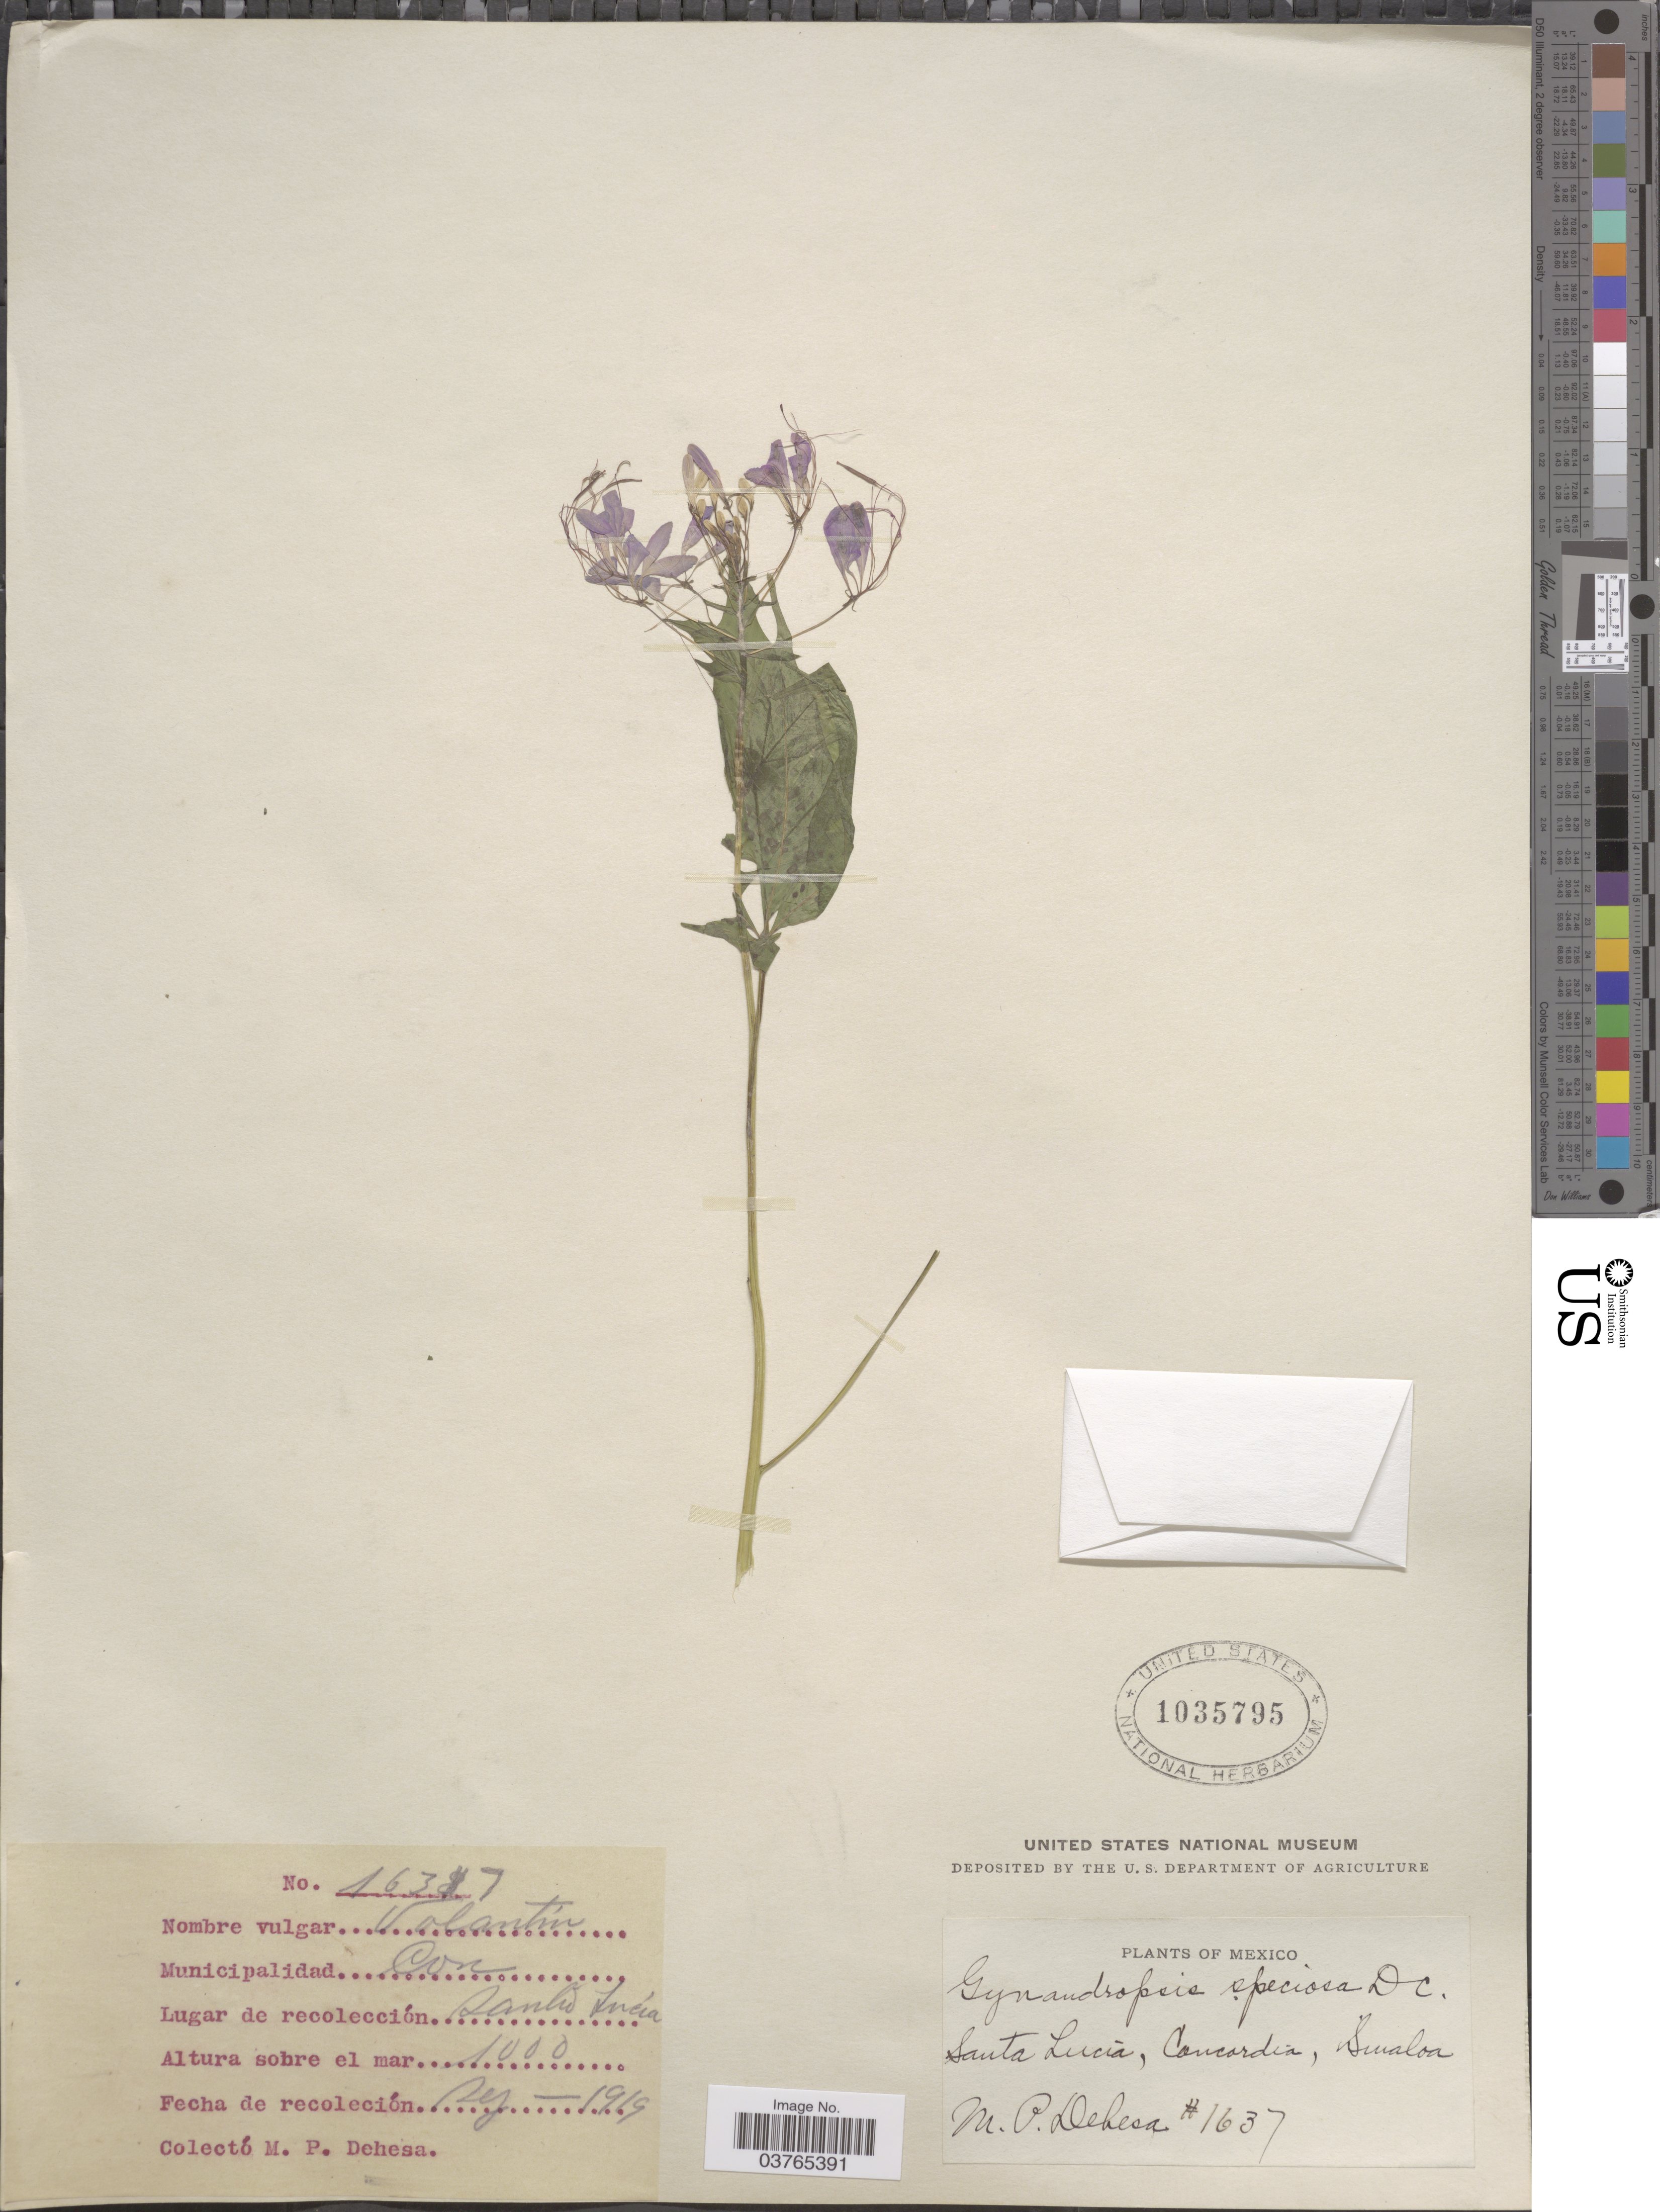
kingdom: Plantae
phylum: Tracheophyta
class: Magnoliopsida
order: Brassicales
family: Cleomaceae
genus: Cleoserrata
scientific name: Cleoserrata speciosa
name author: (Raf.) Iltis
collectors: M. Dehesa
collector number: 1637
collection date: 1919-05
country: Mexico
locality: Santa Lucia, Concardia.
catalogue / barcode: US 1035795